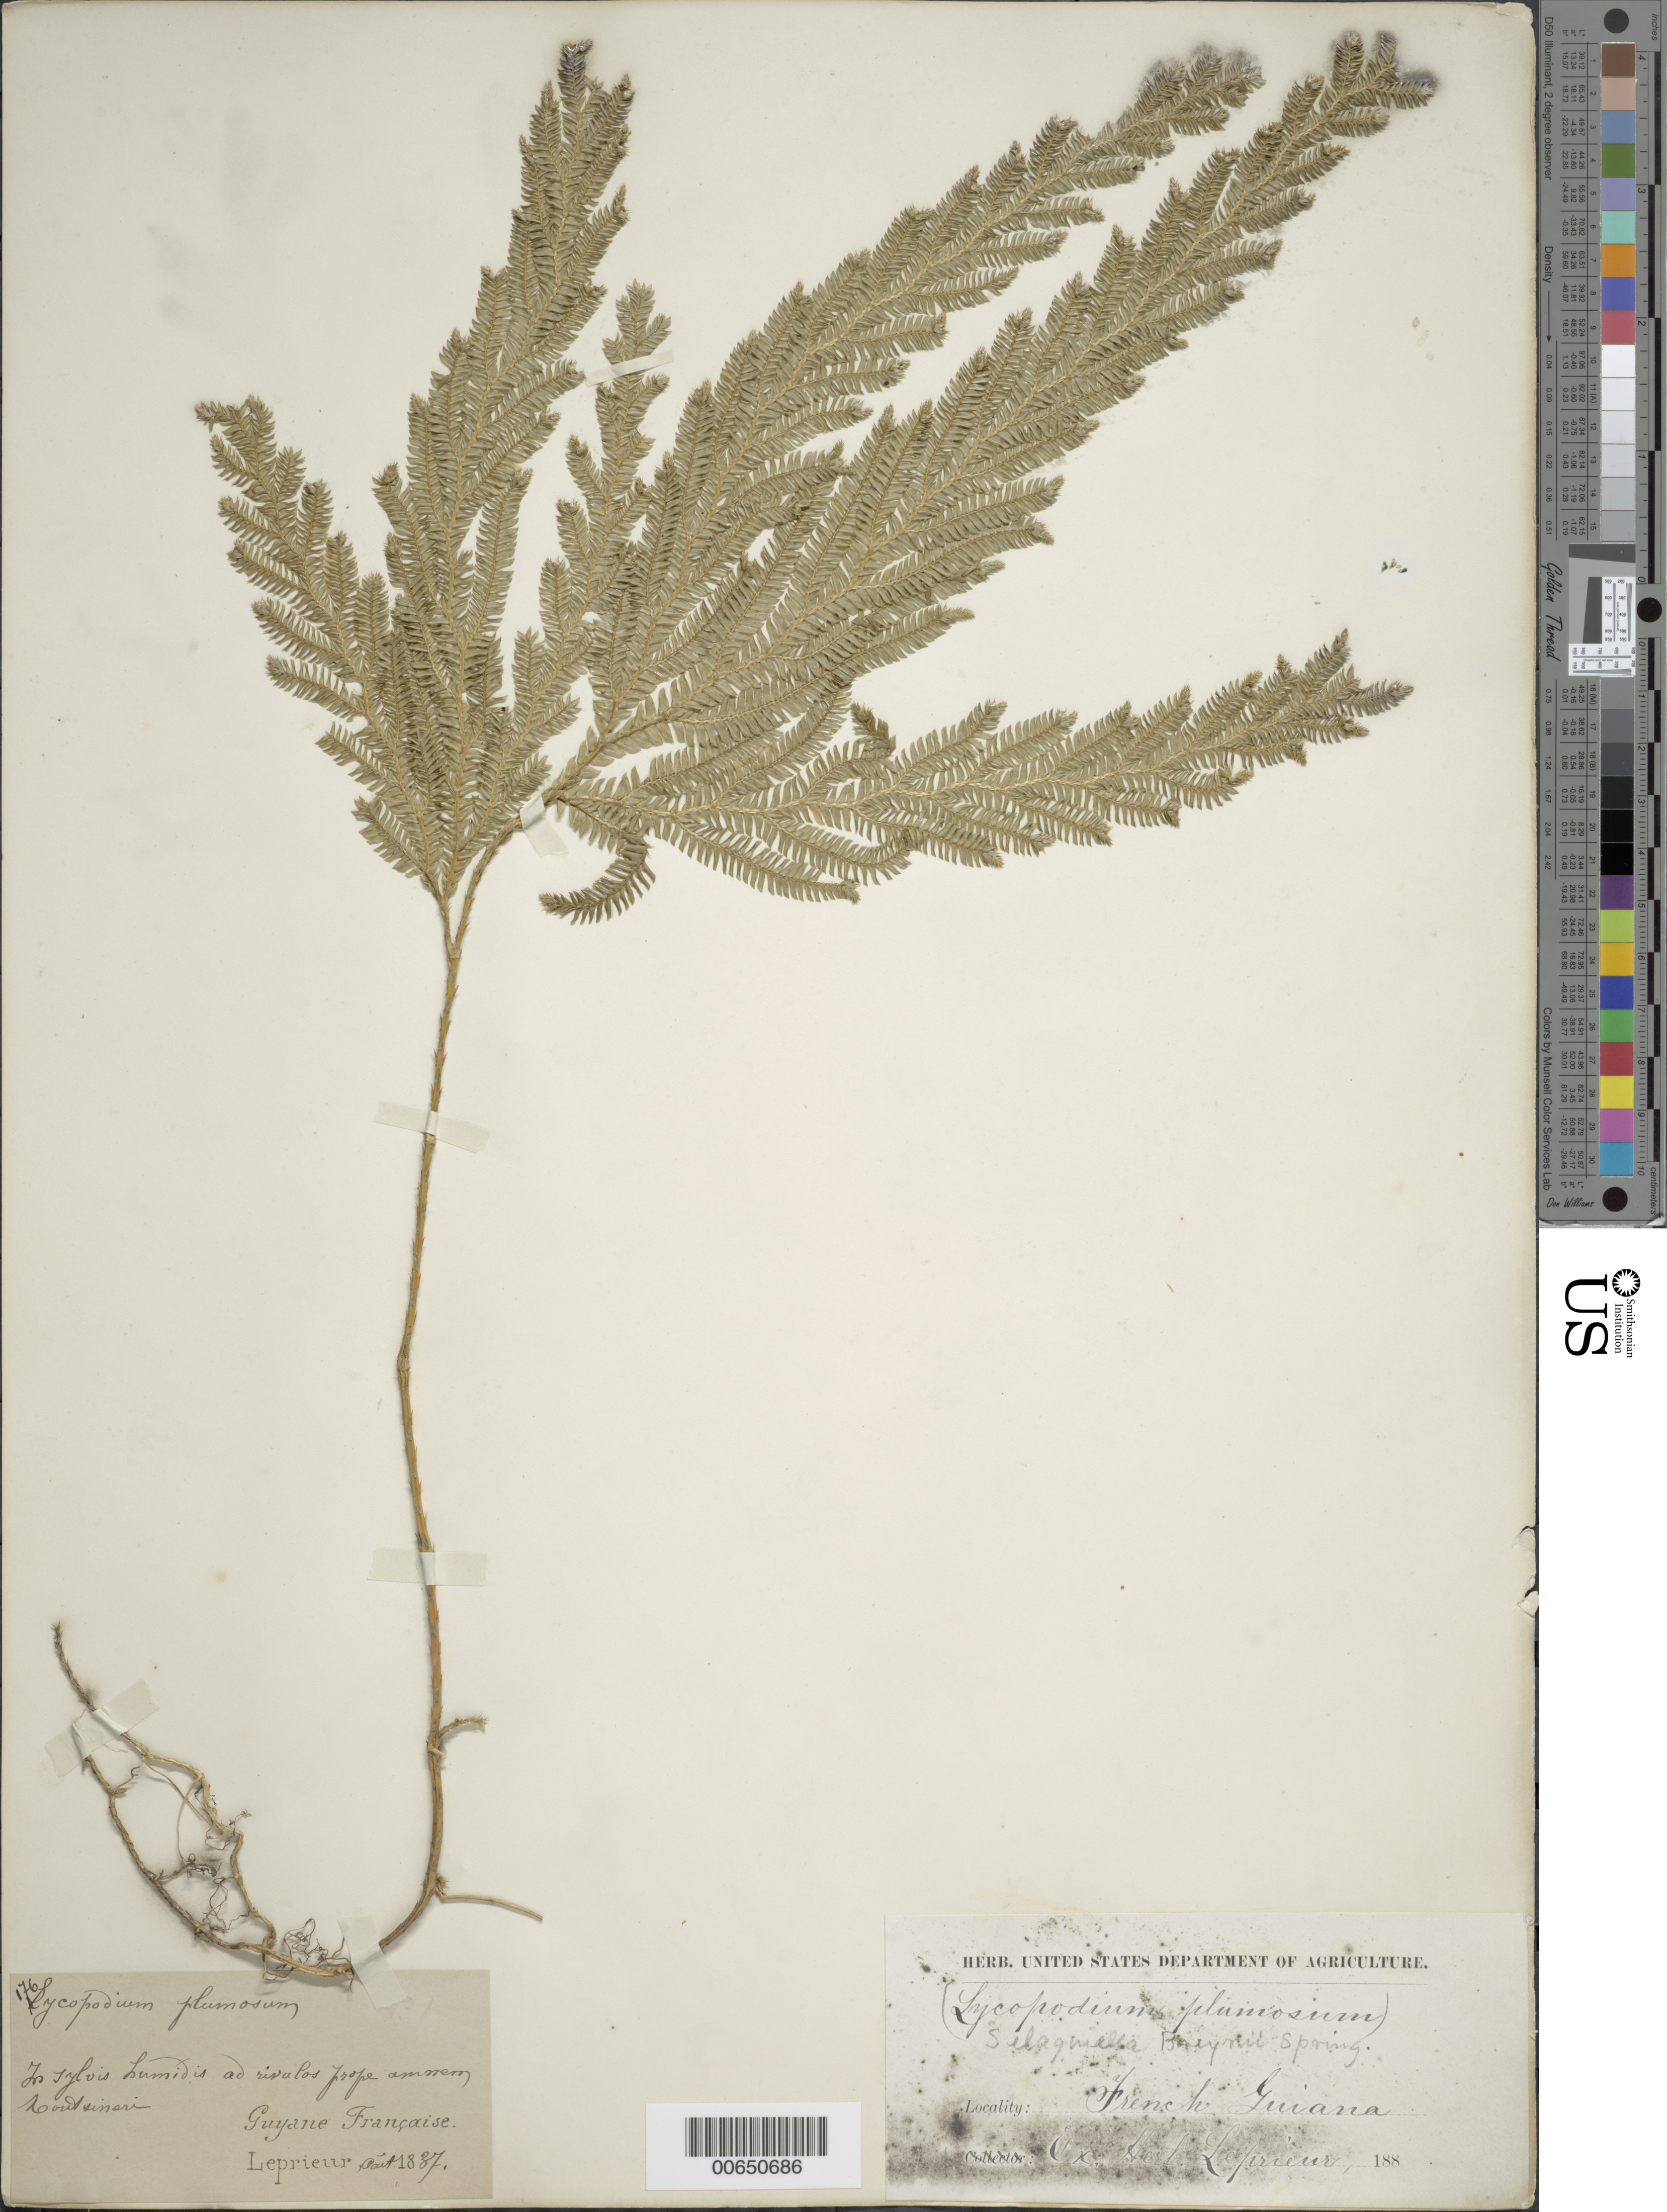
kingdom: Plantae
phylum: Tracheophyta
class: Lycopodiopsida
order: Selaginellales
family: Selaginellaceae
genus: Selaginella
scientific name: Selaginella parkeri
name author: (Hook. & Grev.) Spring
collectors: F. M. R. Leprieur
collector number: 176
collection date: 1837-08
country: French Guiana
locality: In sylvis humidis ad rivulos prope ammem Coutsineri [interpreted]